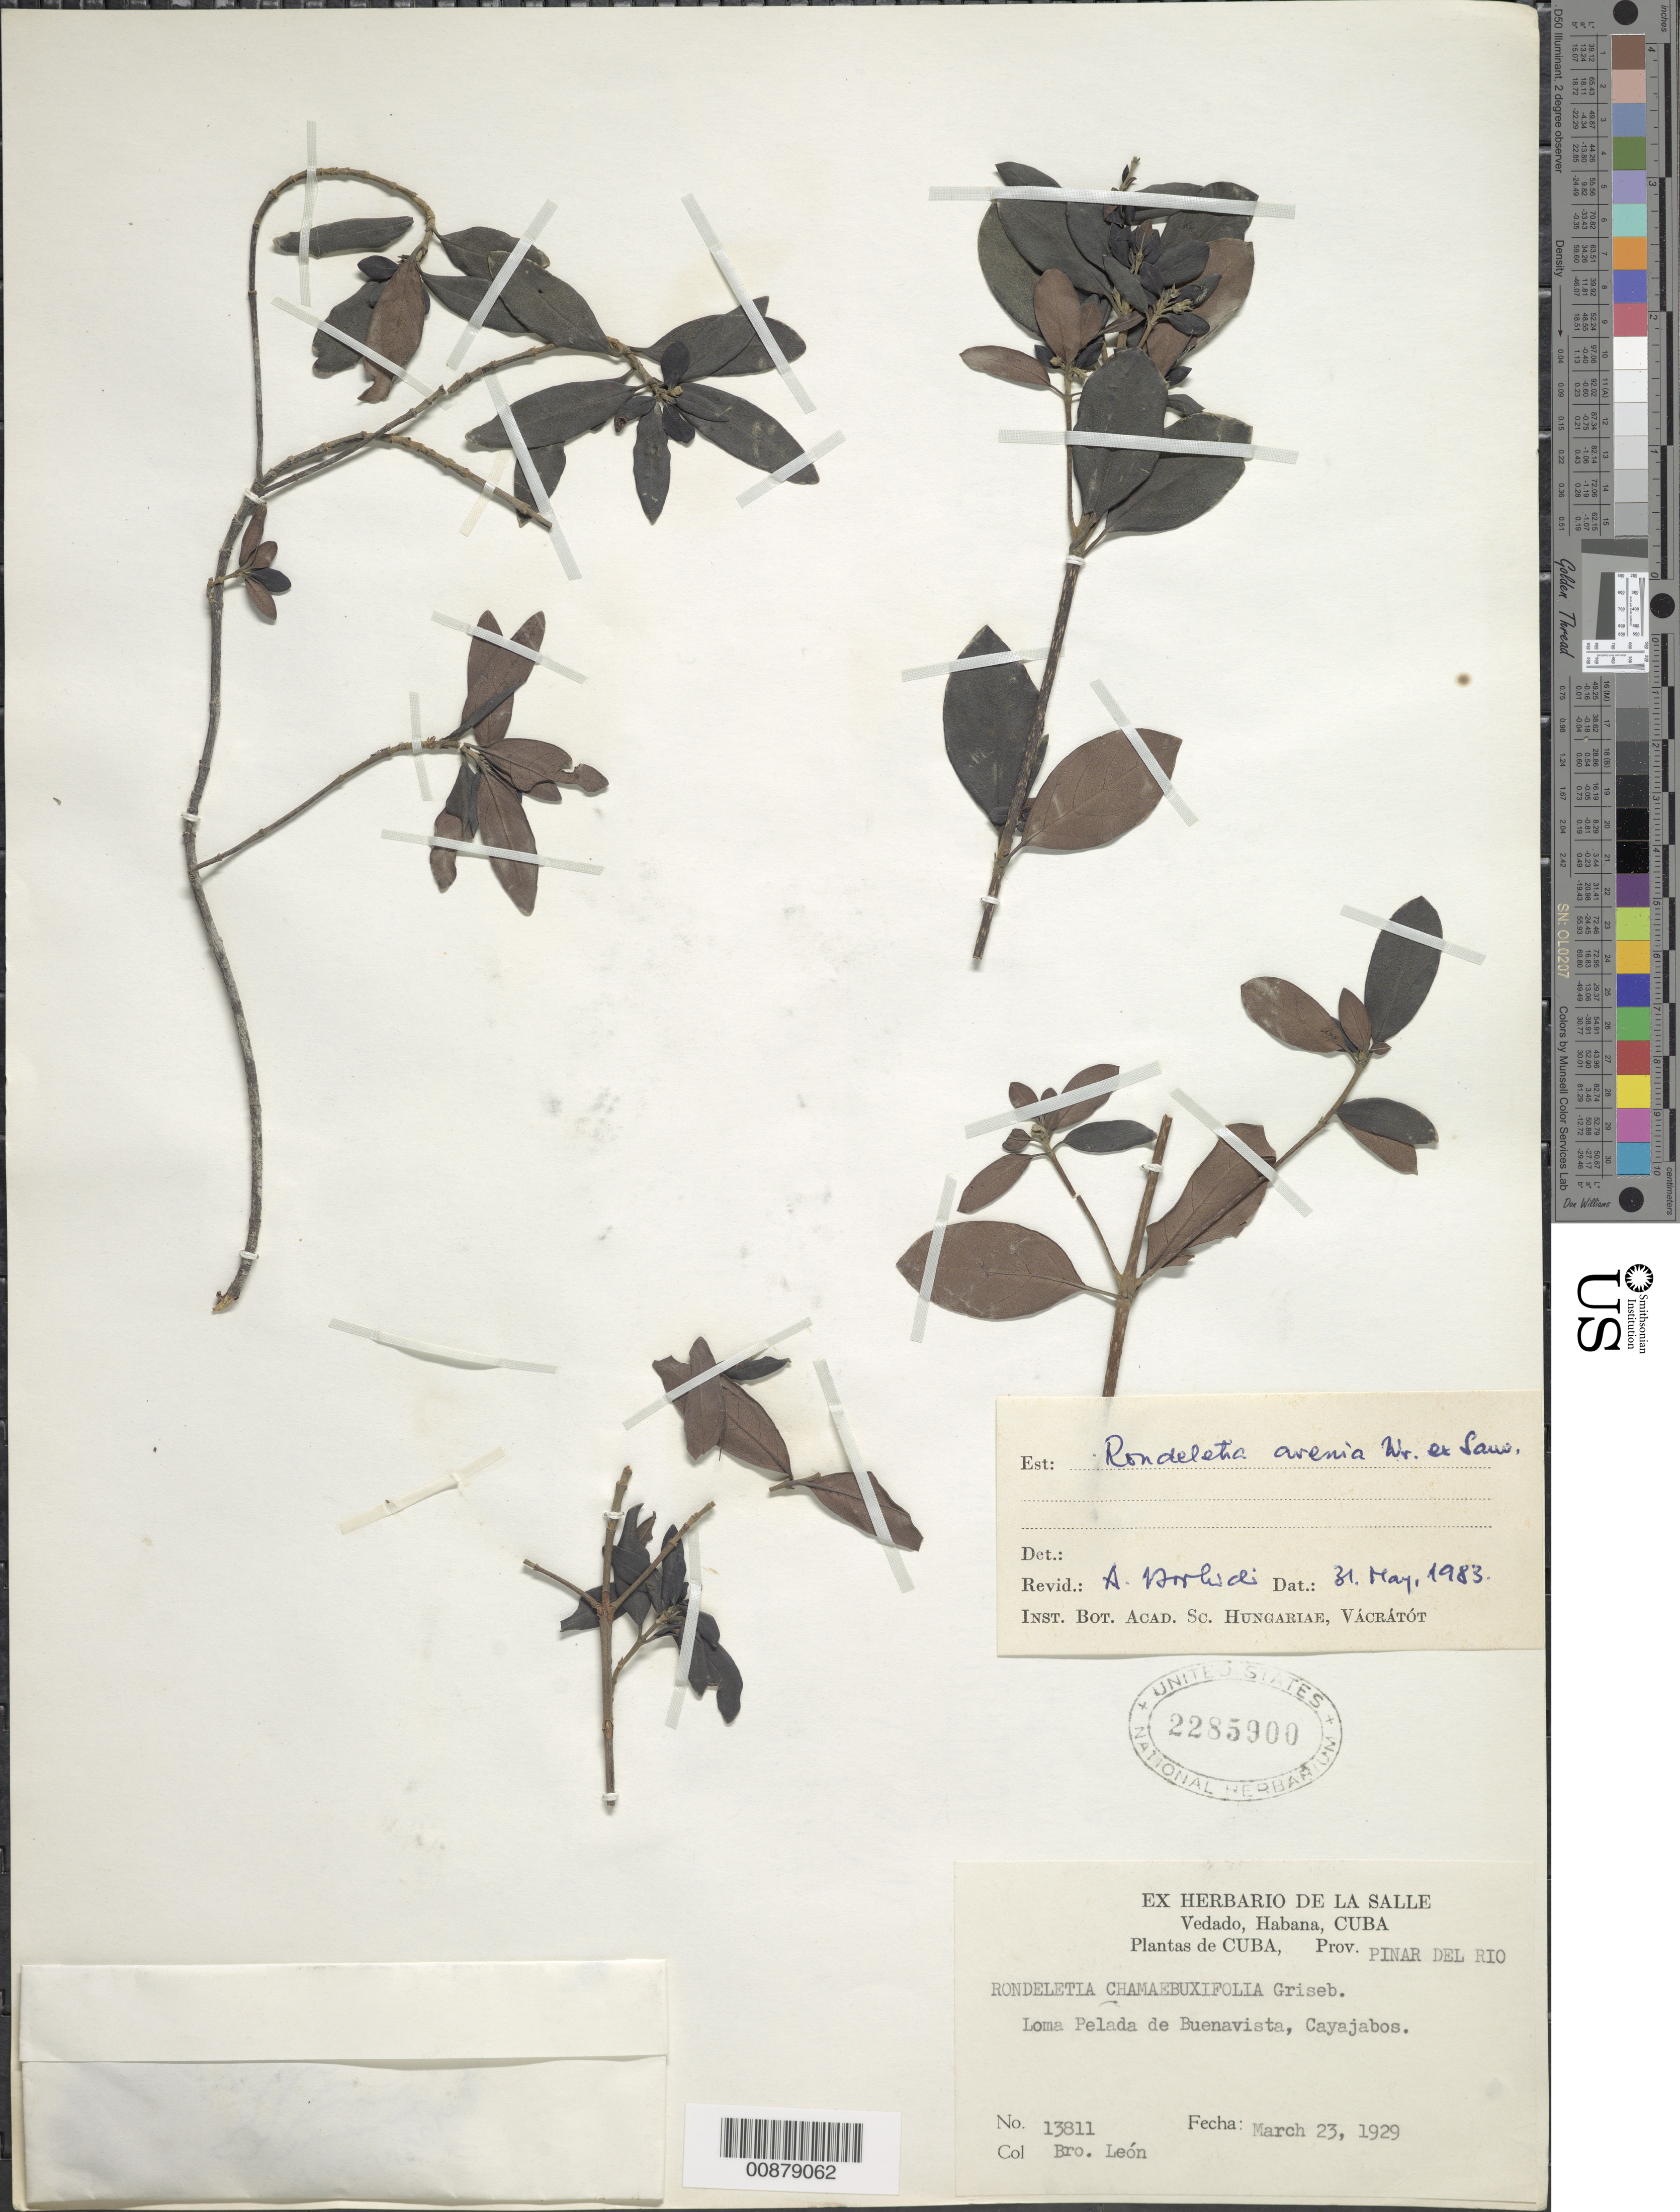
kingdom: Plantae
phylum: Tracheophyta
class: Magnoliopsida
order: Gentianales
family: Rubiaceae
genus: Rondeletia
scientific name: Rondeletia chamaebuxifolia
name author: Griseb.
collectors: Bro. León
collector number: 13811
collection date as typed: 23 Mar 1929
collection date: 1929-03-23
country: Cuba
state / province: Pinar del Rio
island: Cuba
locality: Loma Pelada de Buenavista, Cayajobos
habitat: Serpentine barrens.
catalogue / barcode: US 2285900